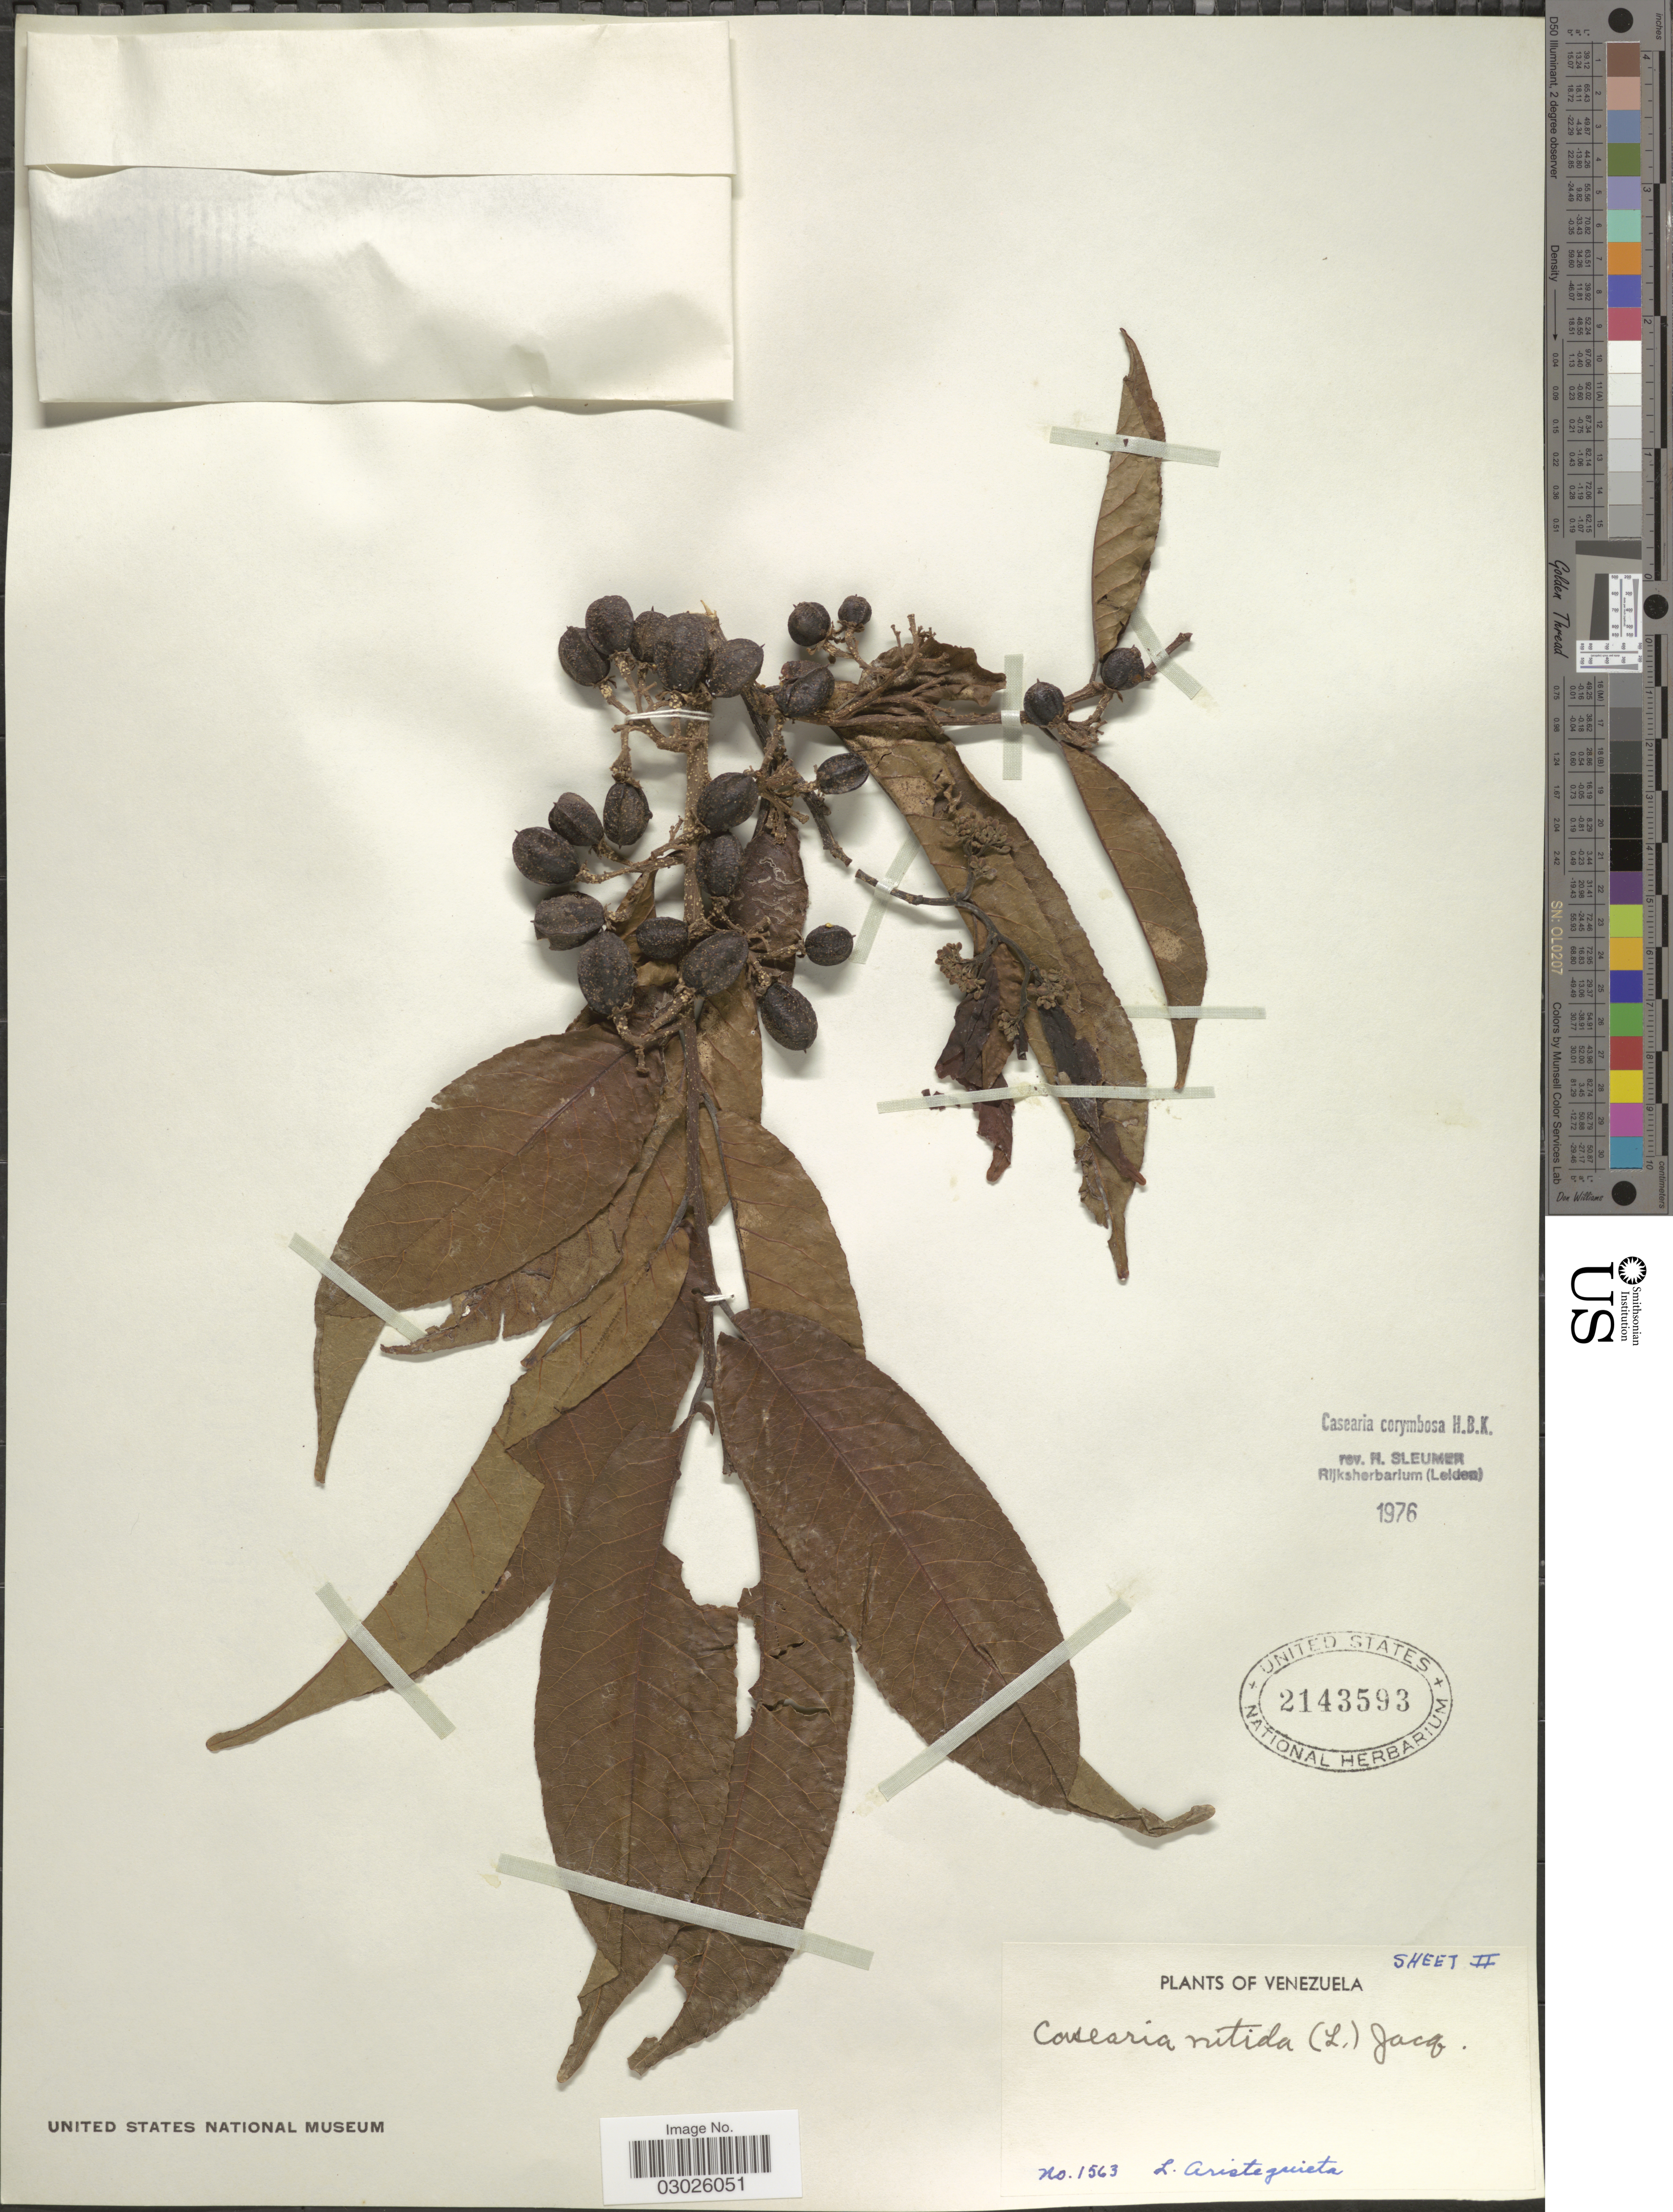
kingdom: Plantae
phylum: Tracheophyta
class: Magnoliopsida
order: Malpighiales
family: Salicaceae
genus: Casearia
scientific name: Casearia corymbosa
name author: Kunth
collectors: L. Aristeguieta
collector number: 1563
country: Venezuela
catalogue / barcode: US 2143593